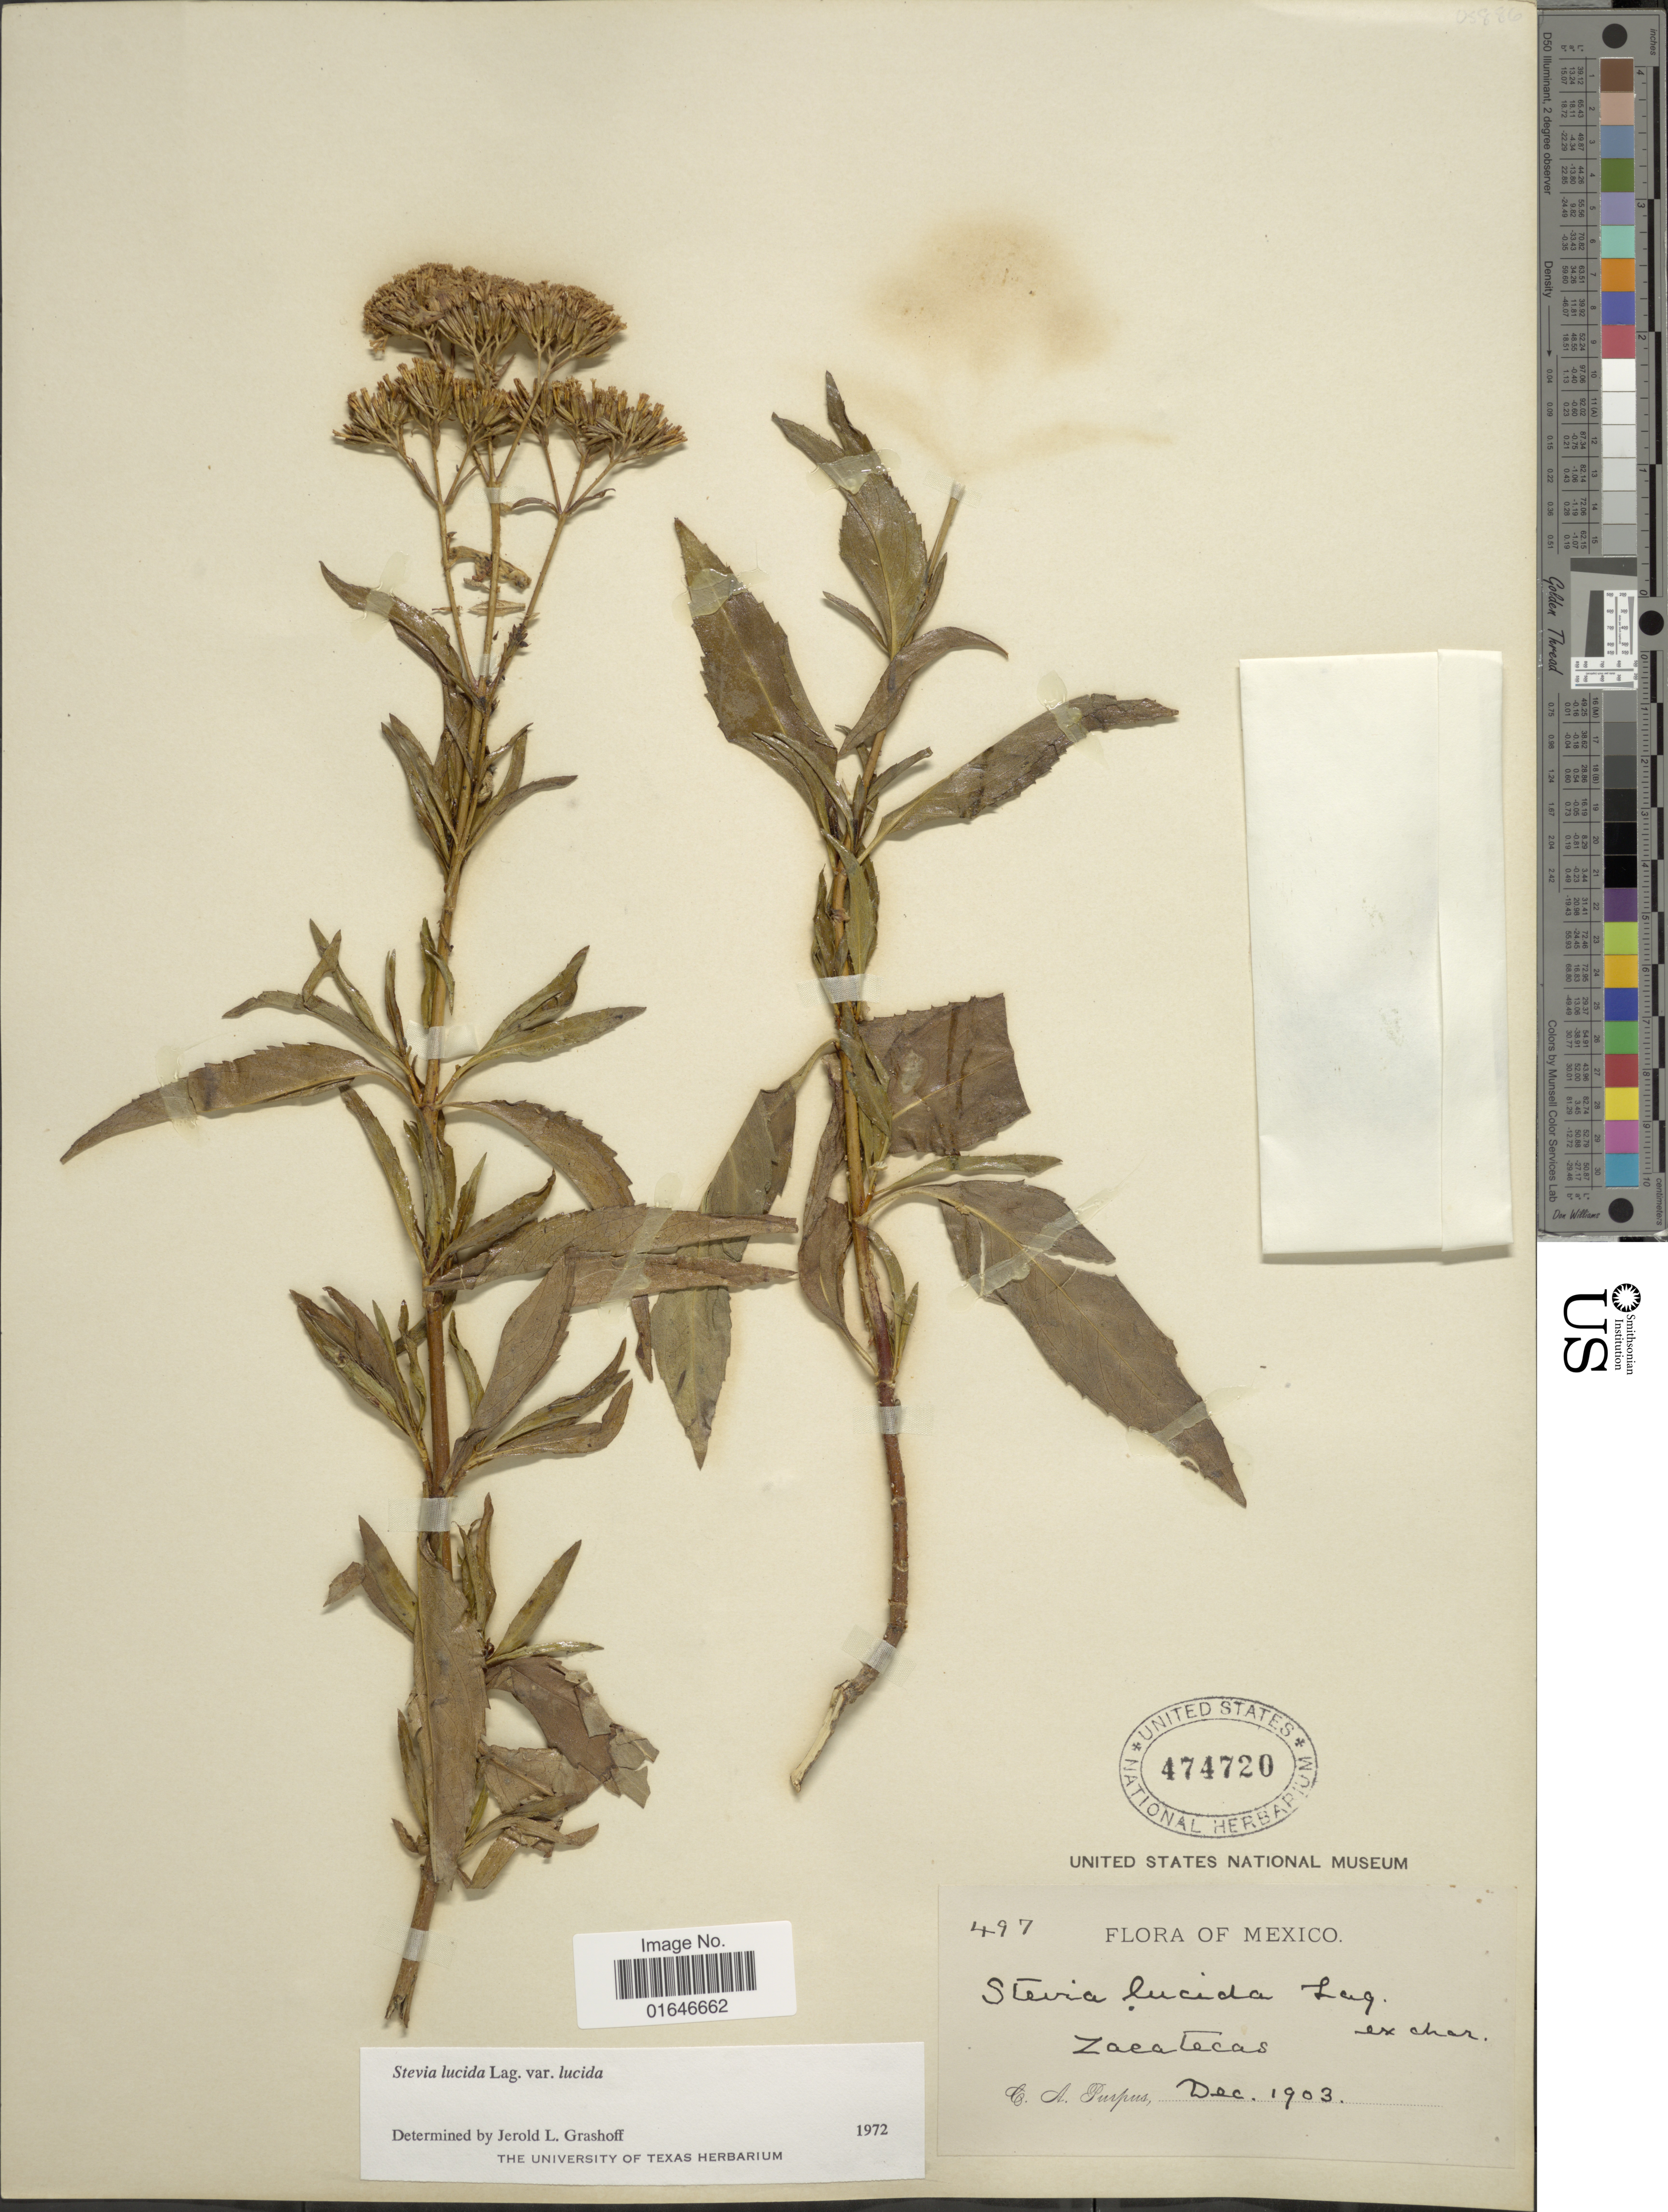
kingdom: Plantae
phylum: Tracheophyta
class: Magnoliopsida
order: Asterales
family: Asteraceae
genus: Stevia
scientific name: Stevia lucida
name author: Lag.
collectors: C. A. Purpus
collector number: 497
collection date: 1903-12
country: Mexico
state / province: Zacatecas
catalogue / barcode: US 474720